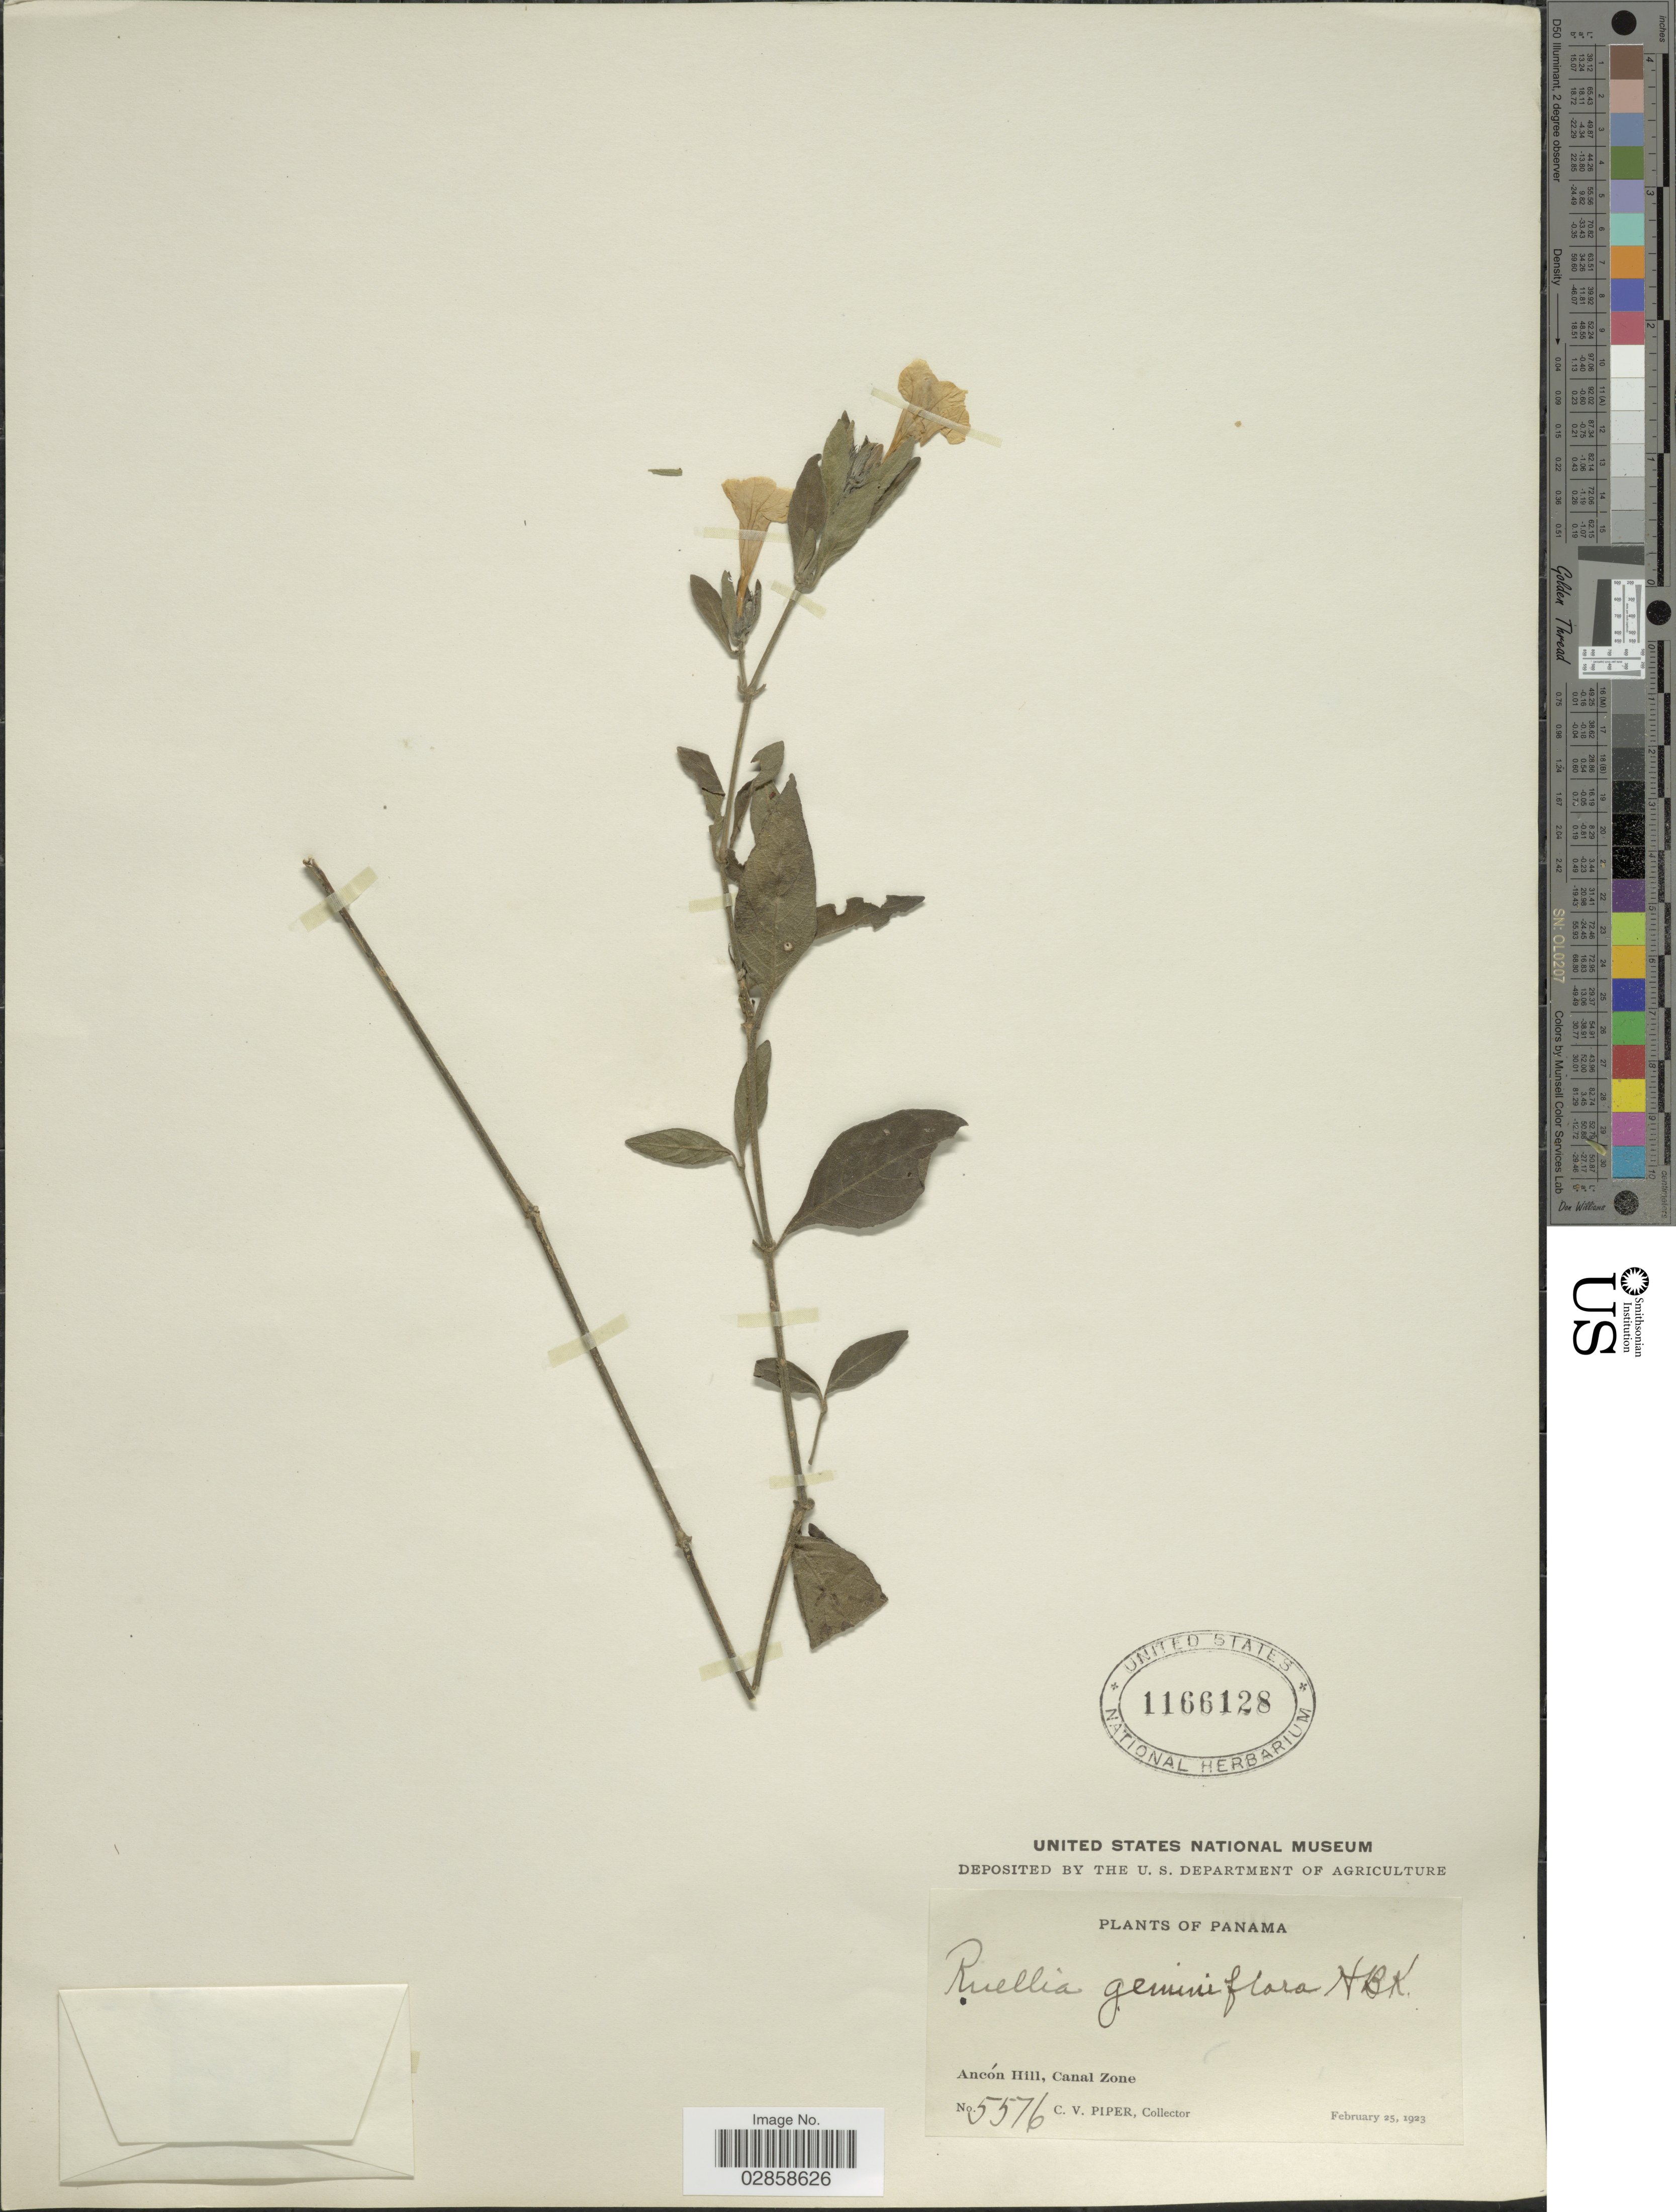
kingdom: Plantae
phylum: Tracheophyta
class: Magnoliopsida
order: Lamiales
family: Acanthaceae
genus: Ruellia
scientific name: Ruellia geminiflora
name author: Kunth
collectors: C. V. Piper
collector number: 5576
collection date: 1923-02-25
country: Panama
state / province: Colón / Panamá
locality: Ancón Hill, Canal Zone.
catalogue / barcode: US 1166128